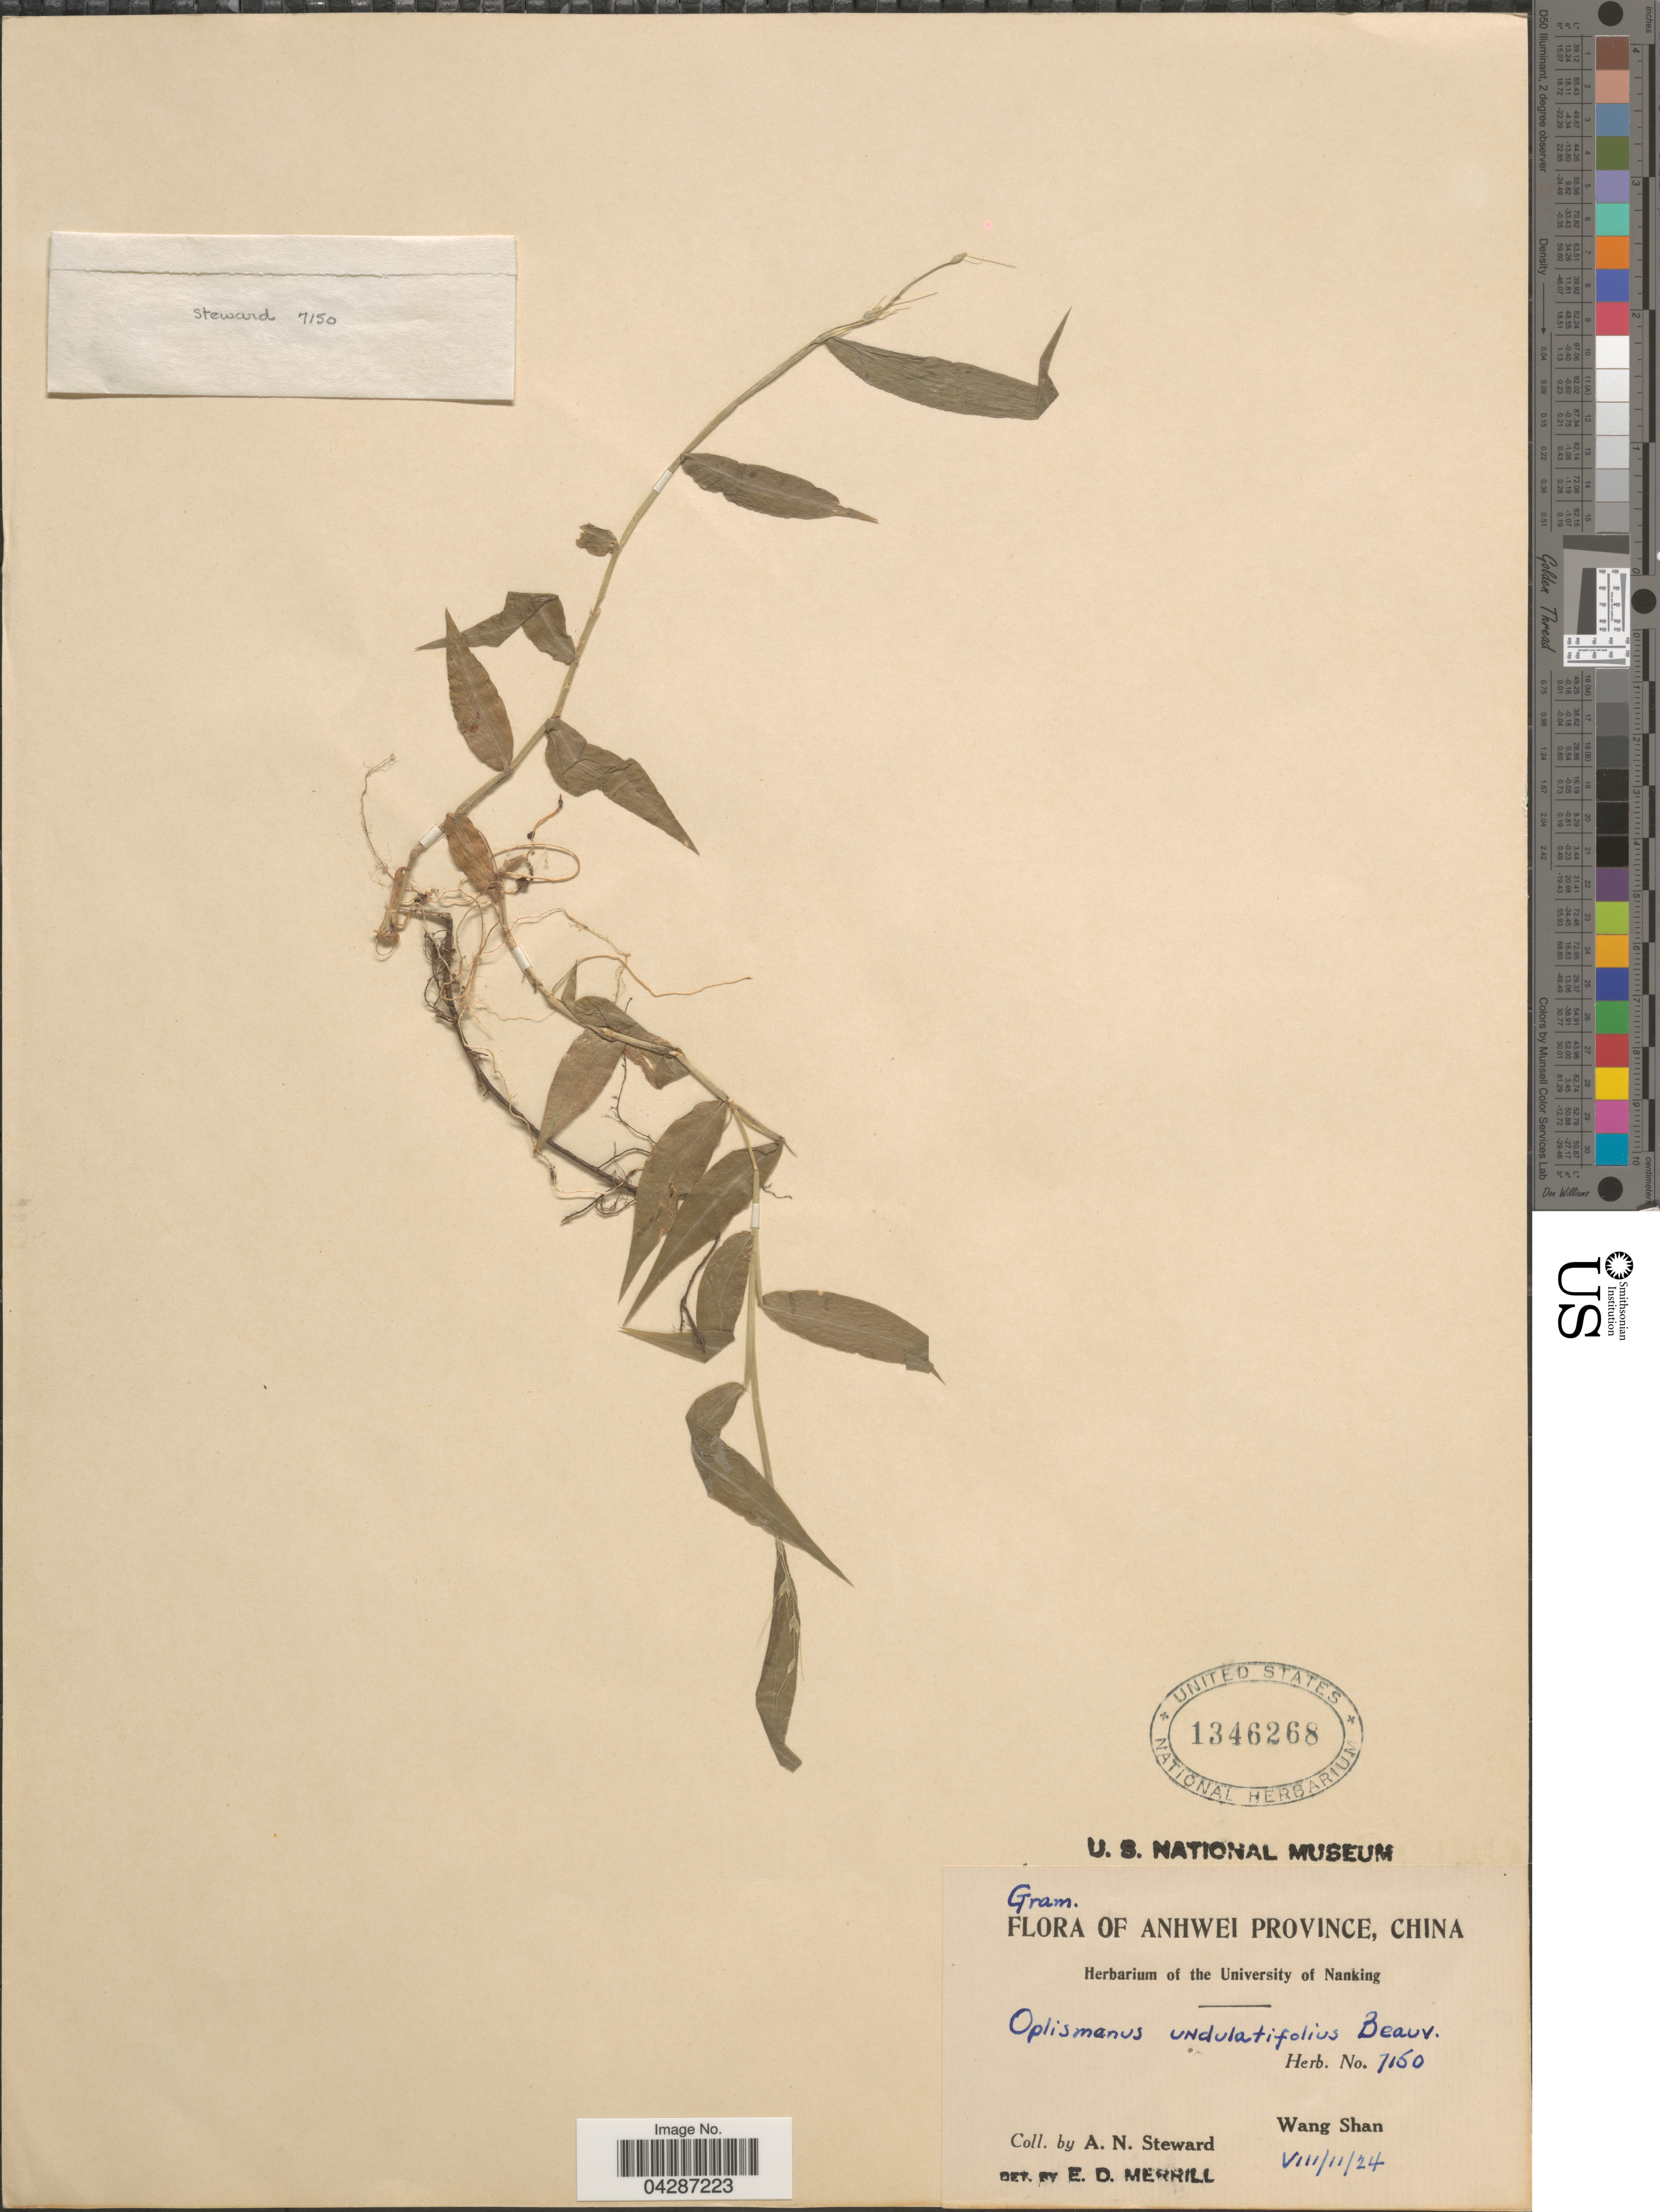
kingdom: Plantae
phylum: Tracheophyta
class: Liliopsida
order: Poales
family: Poaceae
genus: Oplismenus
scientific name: Oplismenus undulatifolius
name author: (Ard.) P. Beauv.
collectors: A. N. Steward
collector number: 7150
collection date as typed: Transcribed d/m/y: 11/8/24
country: China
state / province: Anhui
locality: Anhwei Province. Wang Shan.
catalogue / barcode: US 1346268